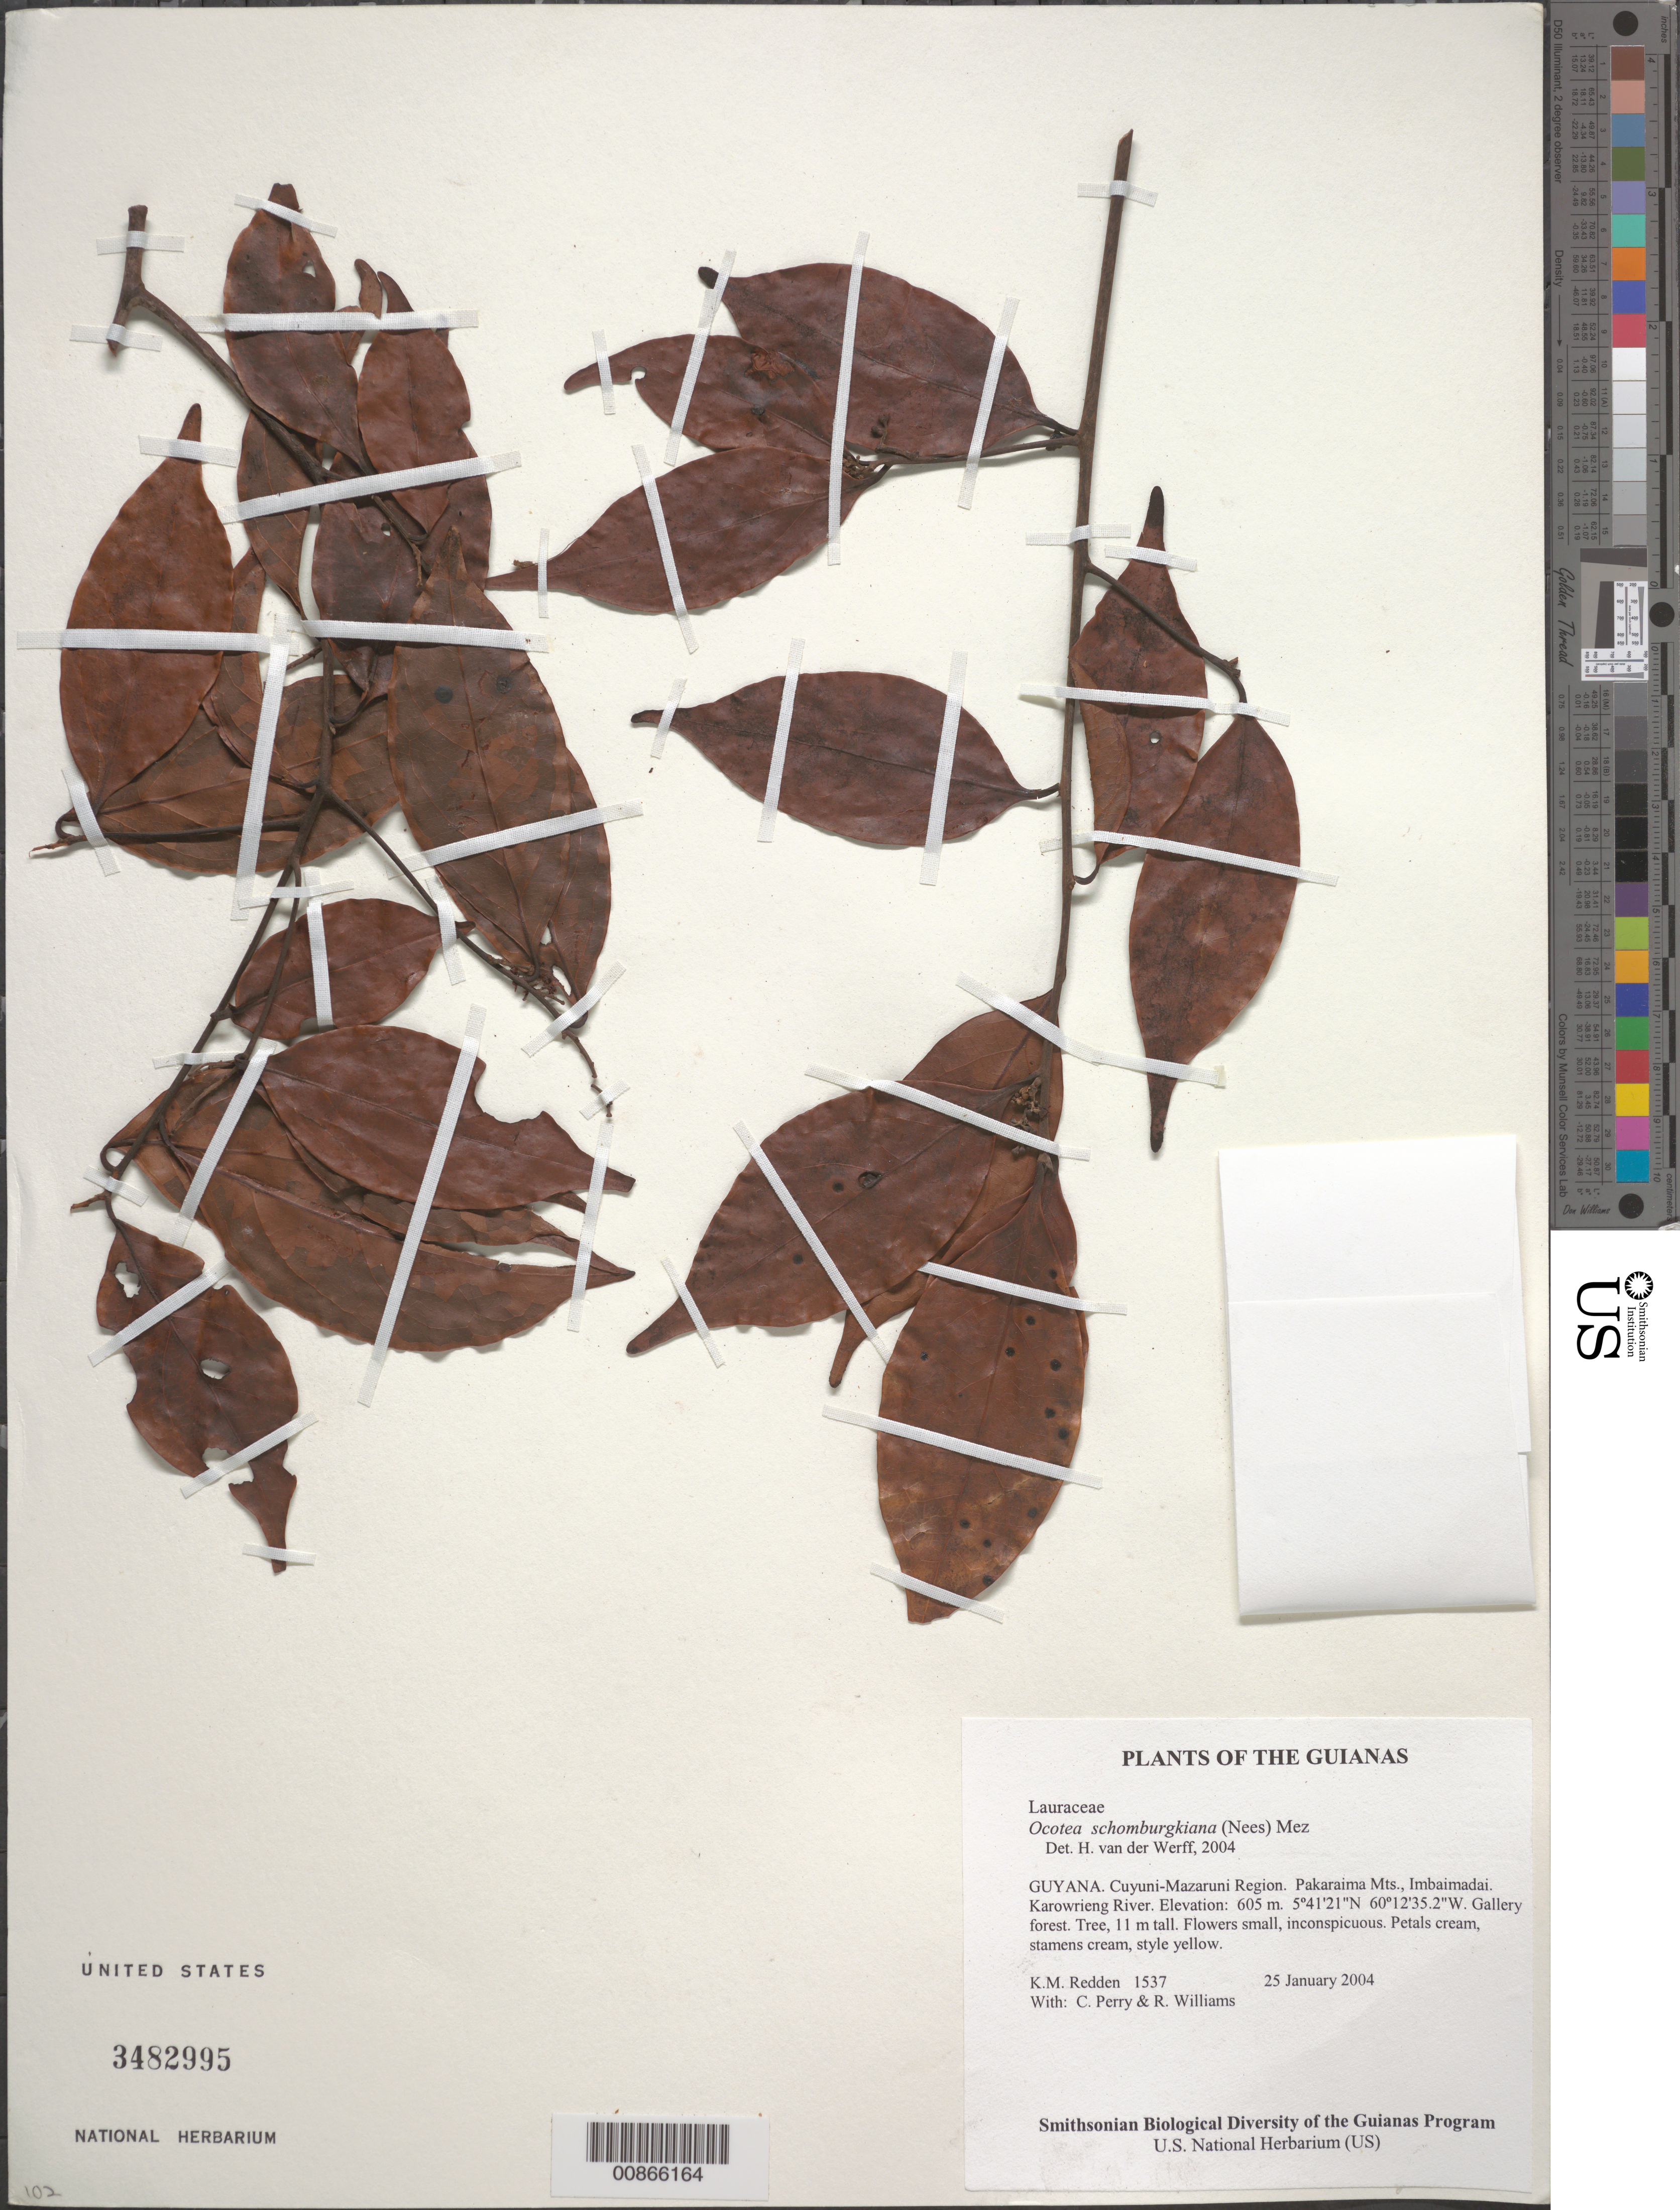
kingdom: Plantae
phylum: Tracheophyta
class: Magnoliopsida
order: Laurales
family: Lauraceae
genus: Ocotea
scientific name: Ocotea schomburgkiana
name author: (Nees) Mez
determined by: van der Werff, H., (MO), Missouri Botanical Garden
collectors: K. M. Redden, C. Perry & R. Williams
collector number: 1537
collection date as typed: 25 January 2004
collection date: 2004-01-25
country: Guyana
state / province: Cuyuni-Mazaruni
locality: Pakaraima Mts., Imbaimadai. Karowrieng River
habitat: Gallery forest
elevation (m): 605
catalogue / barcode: US 3482995